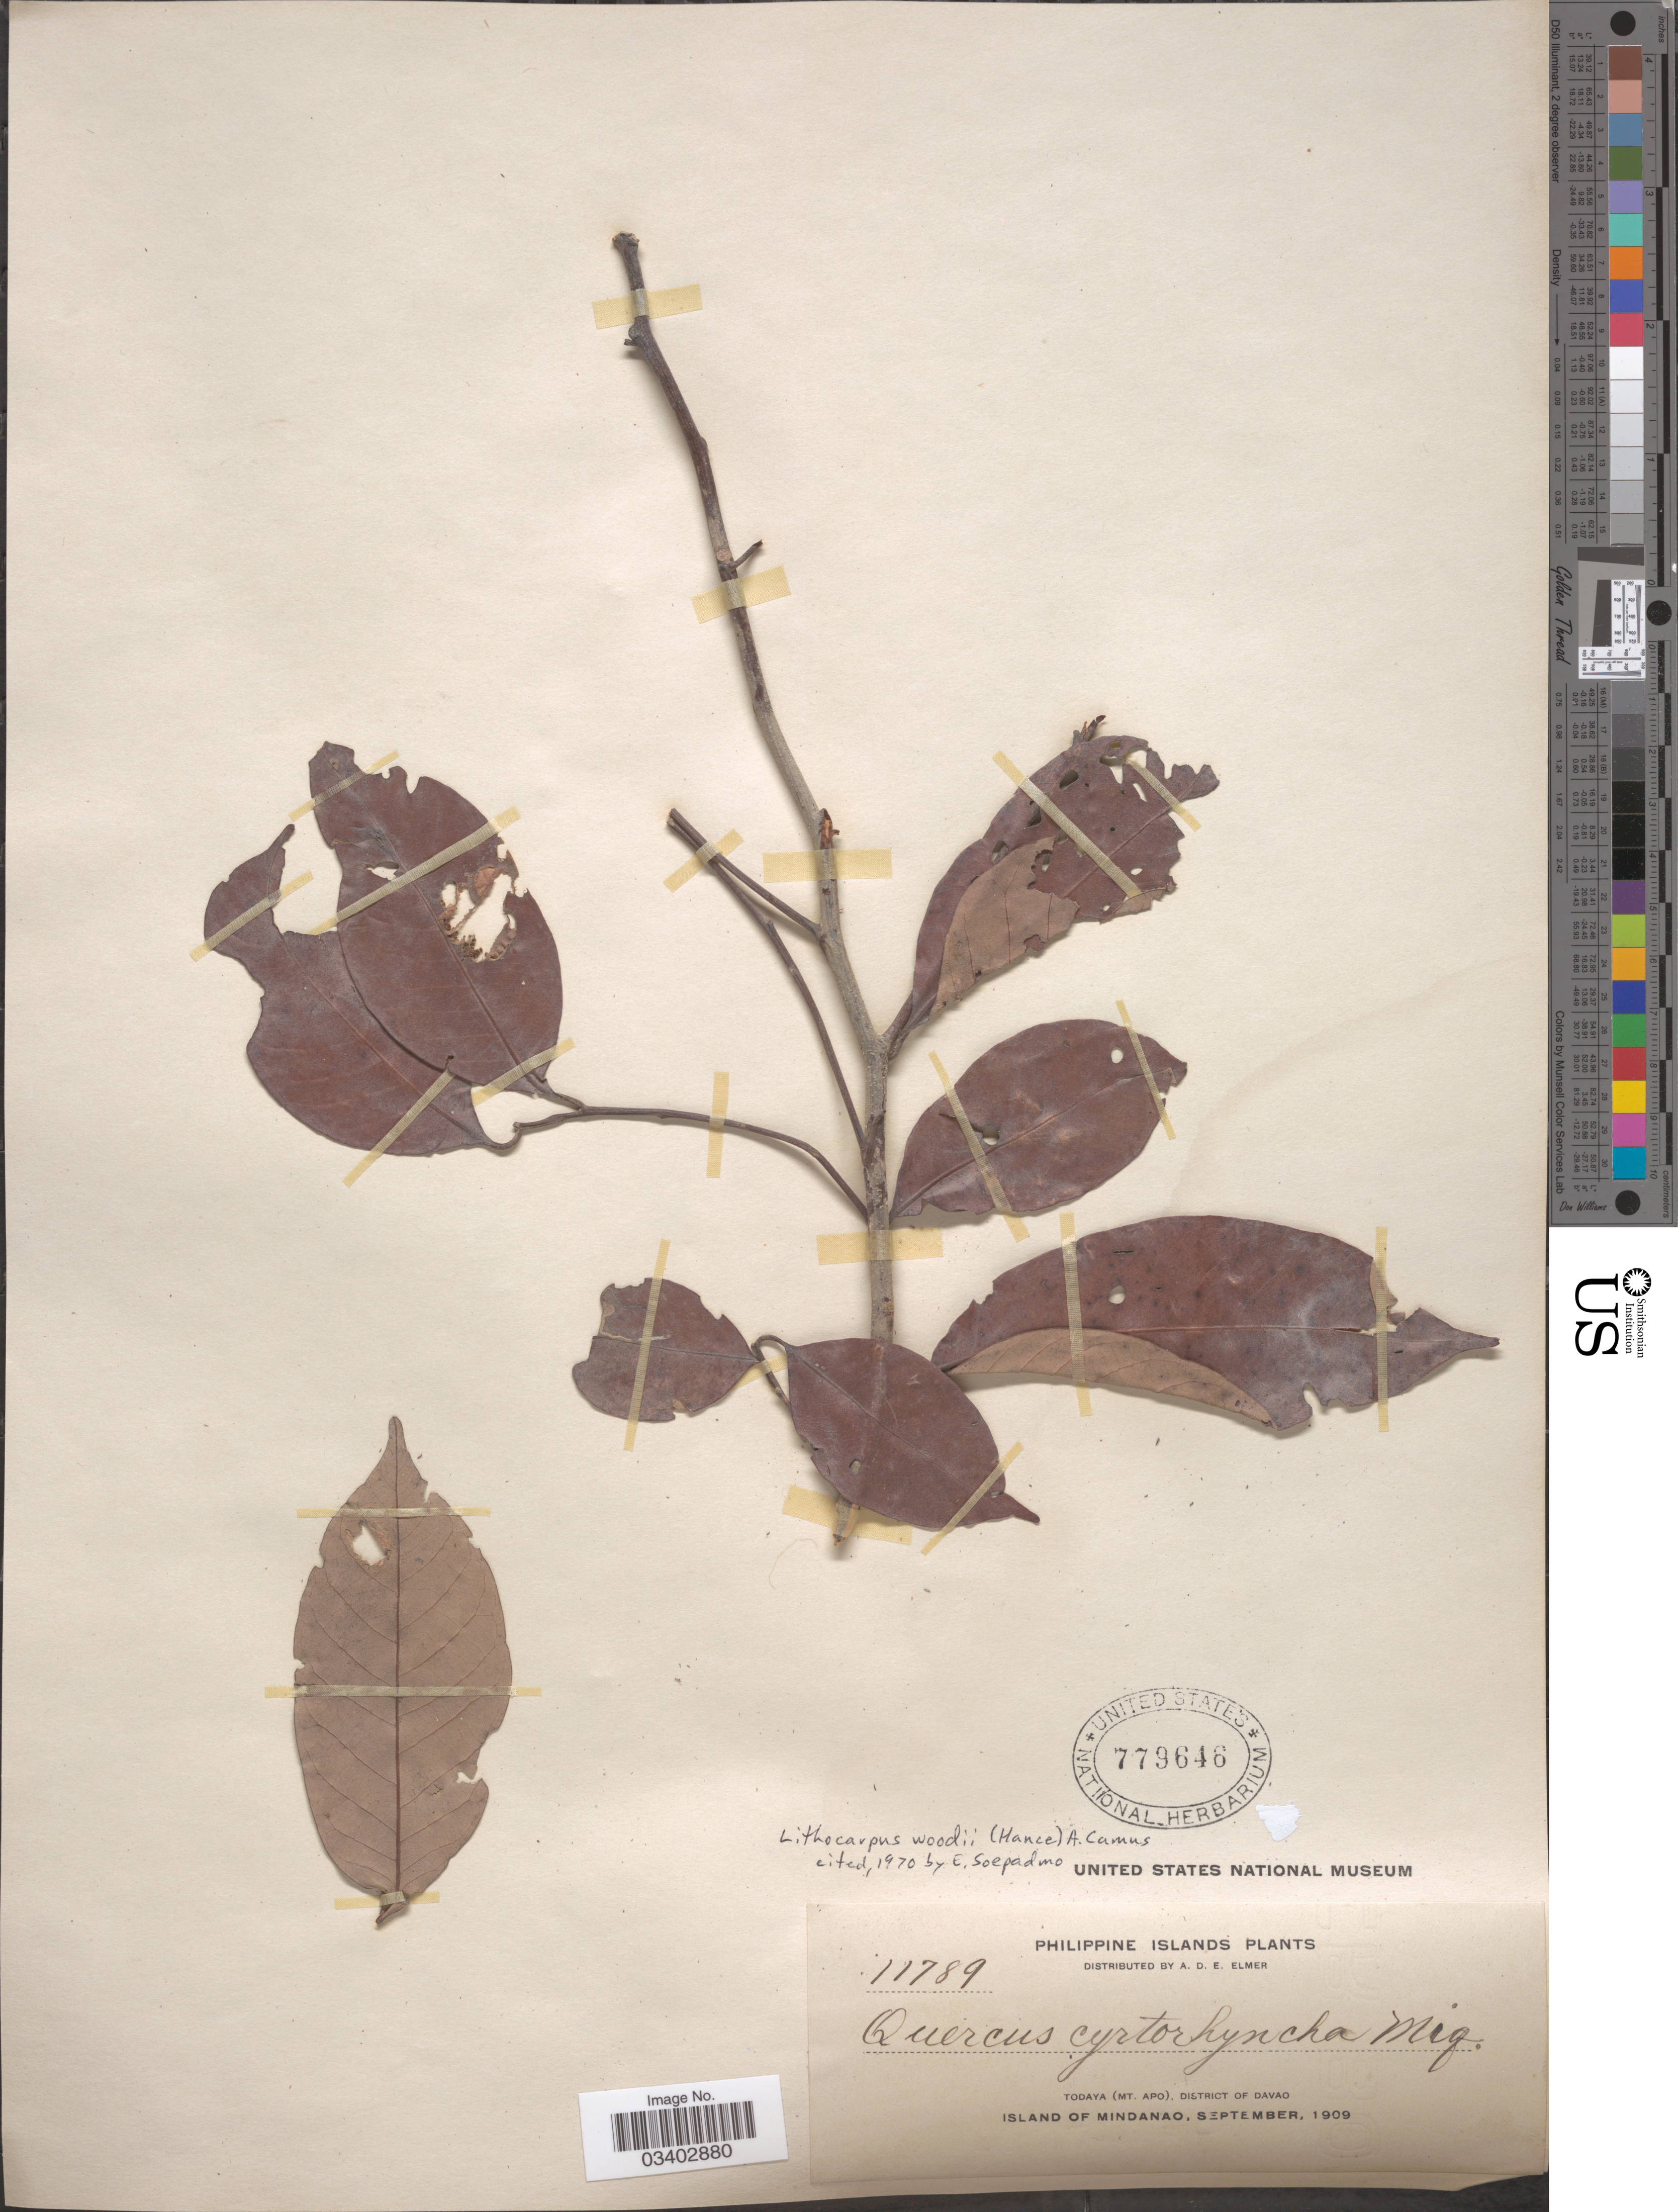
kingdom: Plantae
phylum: Tracheophyta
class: Magnoliopsida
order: Fagales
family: Fagaceae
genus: Lithocarpus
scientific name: Lithocarpus woodii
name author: (Hance) A. Camus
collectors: A. D. E. Elmer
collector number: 11789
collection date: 1909-09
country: Philippines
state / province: Davao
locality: Philippine Islands, Todaya (Mt. Apo), District of Davao. Island of Mindanao.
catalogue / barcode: US 779646